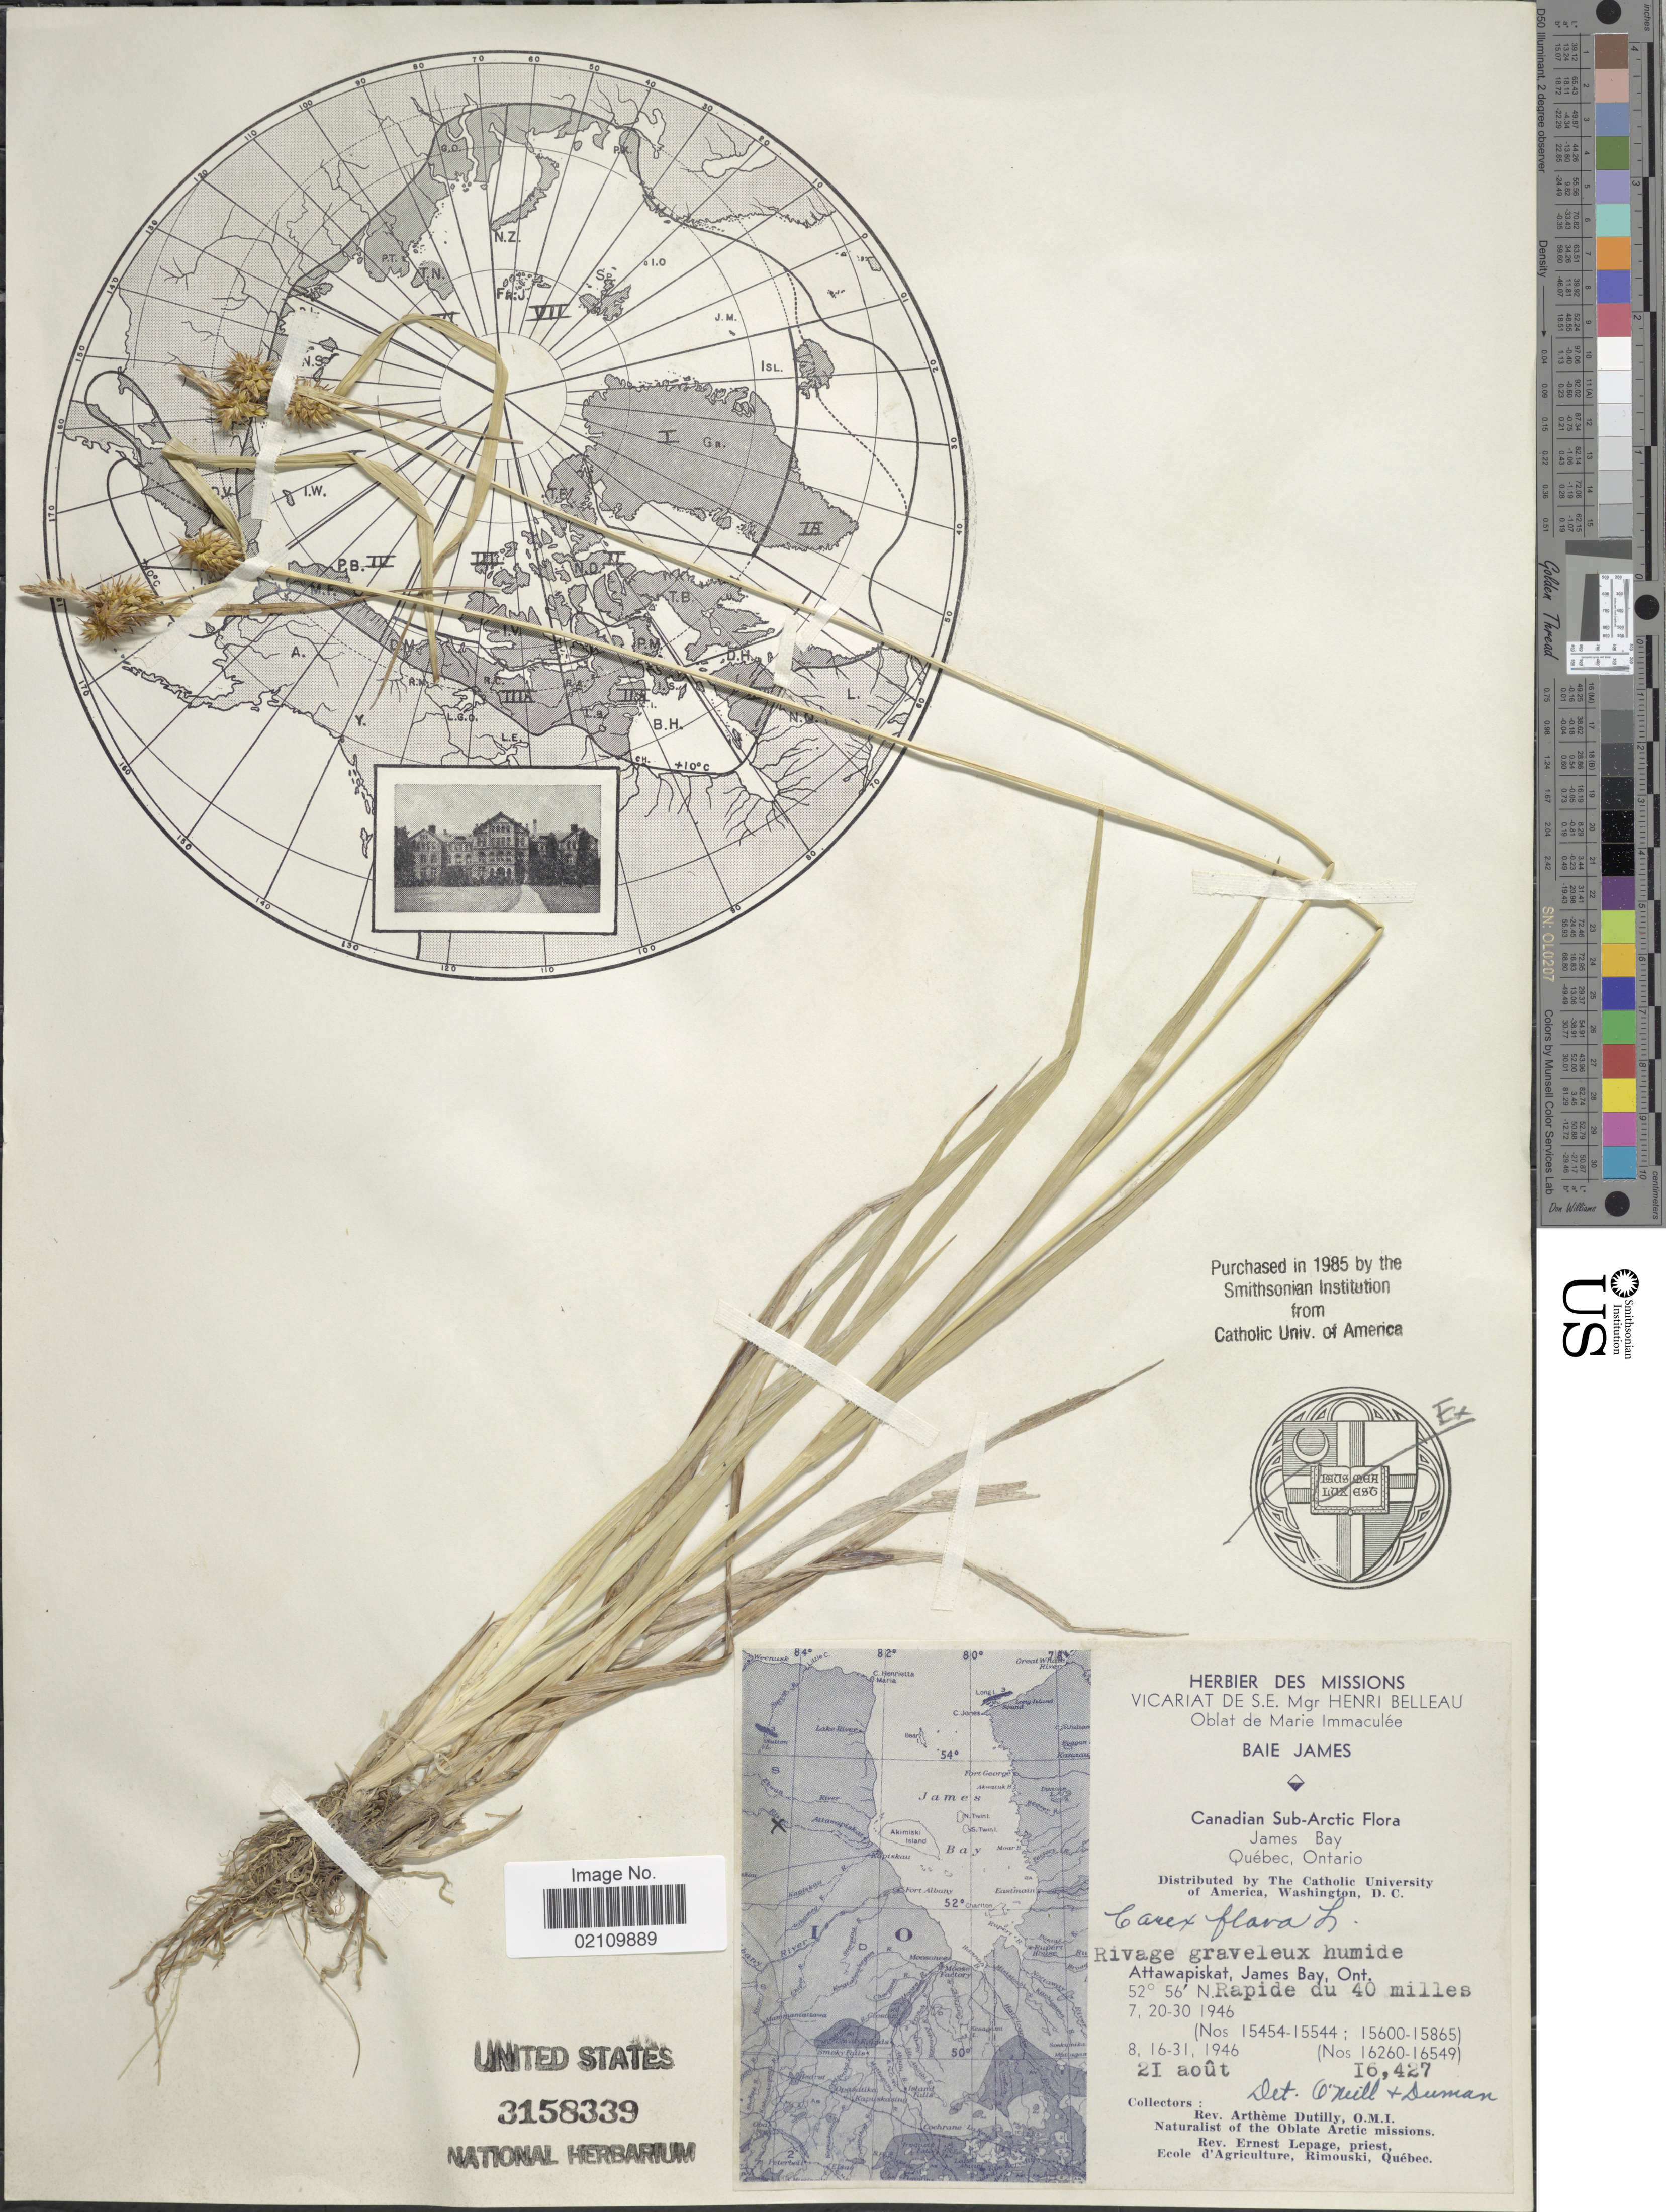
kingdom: Plantae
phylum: Tracheophyta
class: Liliopsida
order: Poales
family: Cyperaceae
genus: Carex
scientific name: Carex flava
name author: L.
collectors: A. Dutilly & E. Lepage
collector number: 16427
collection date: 1946-08-21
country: Canada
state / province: Ontario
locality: Canadian Sub-Arctic. James Bay. Rivage graveleux humide. Rapidu du 40 milles. Attawapiskat, James Bay, Ont.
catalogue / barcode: US 3158339